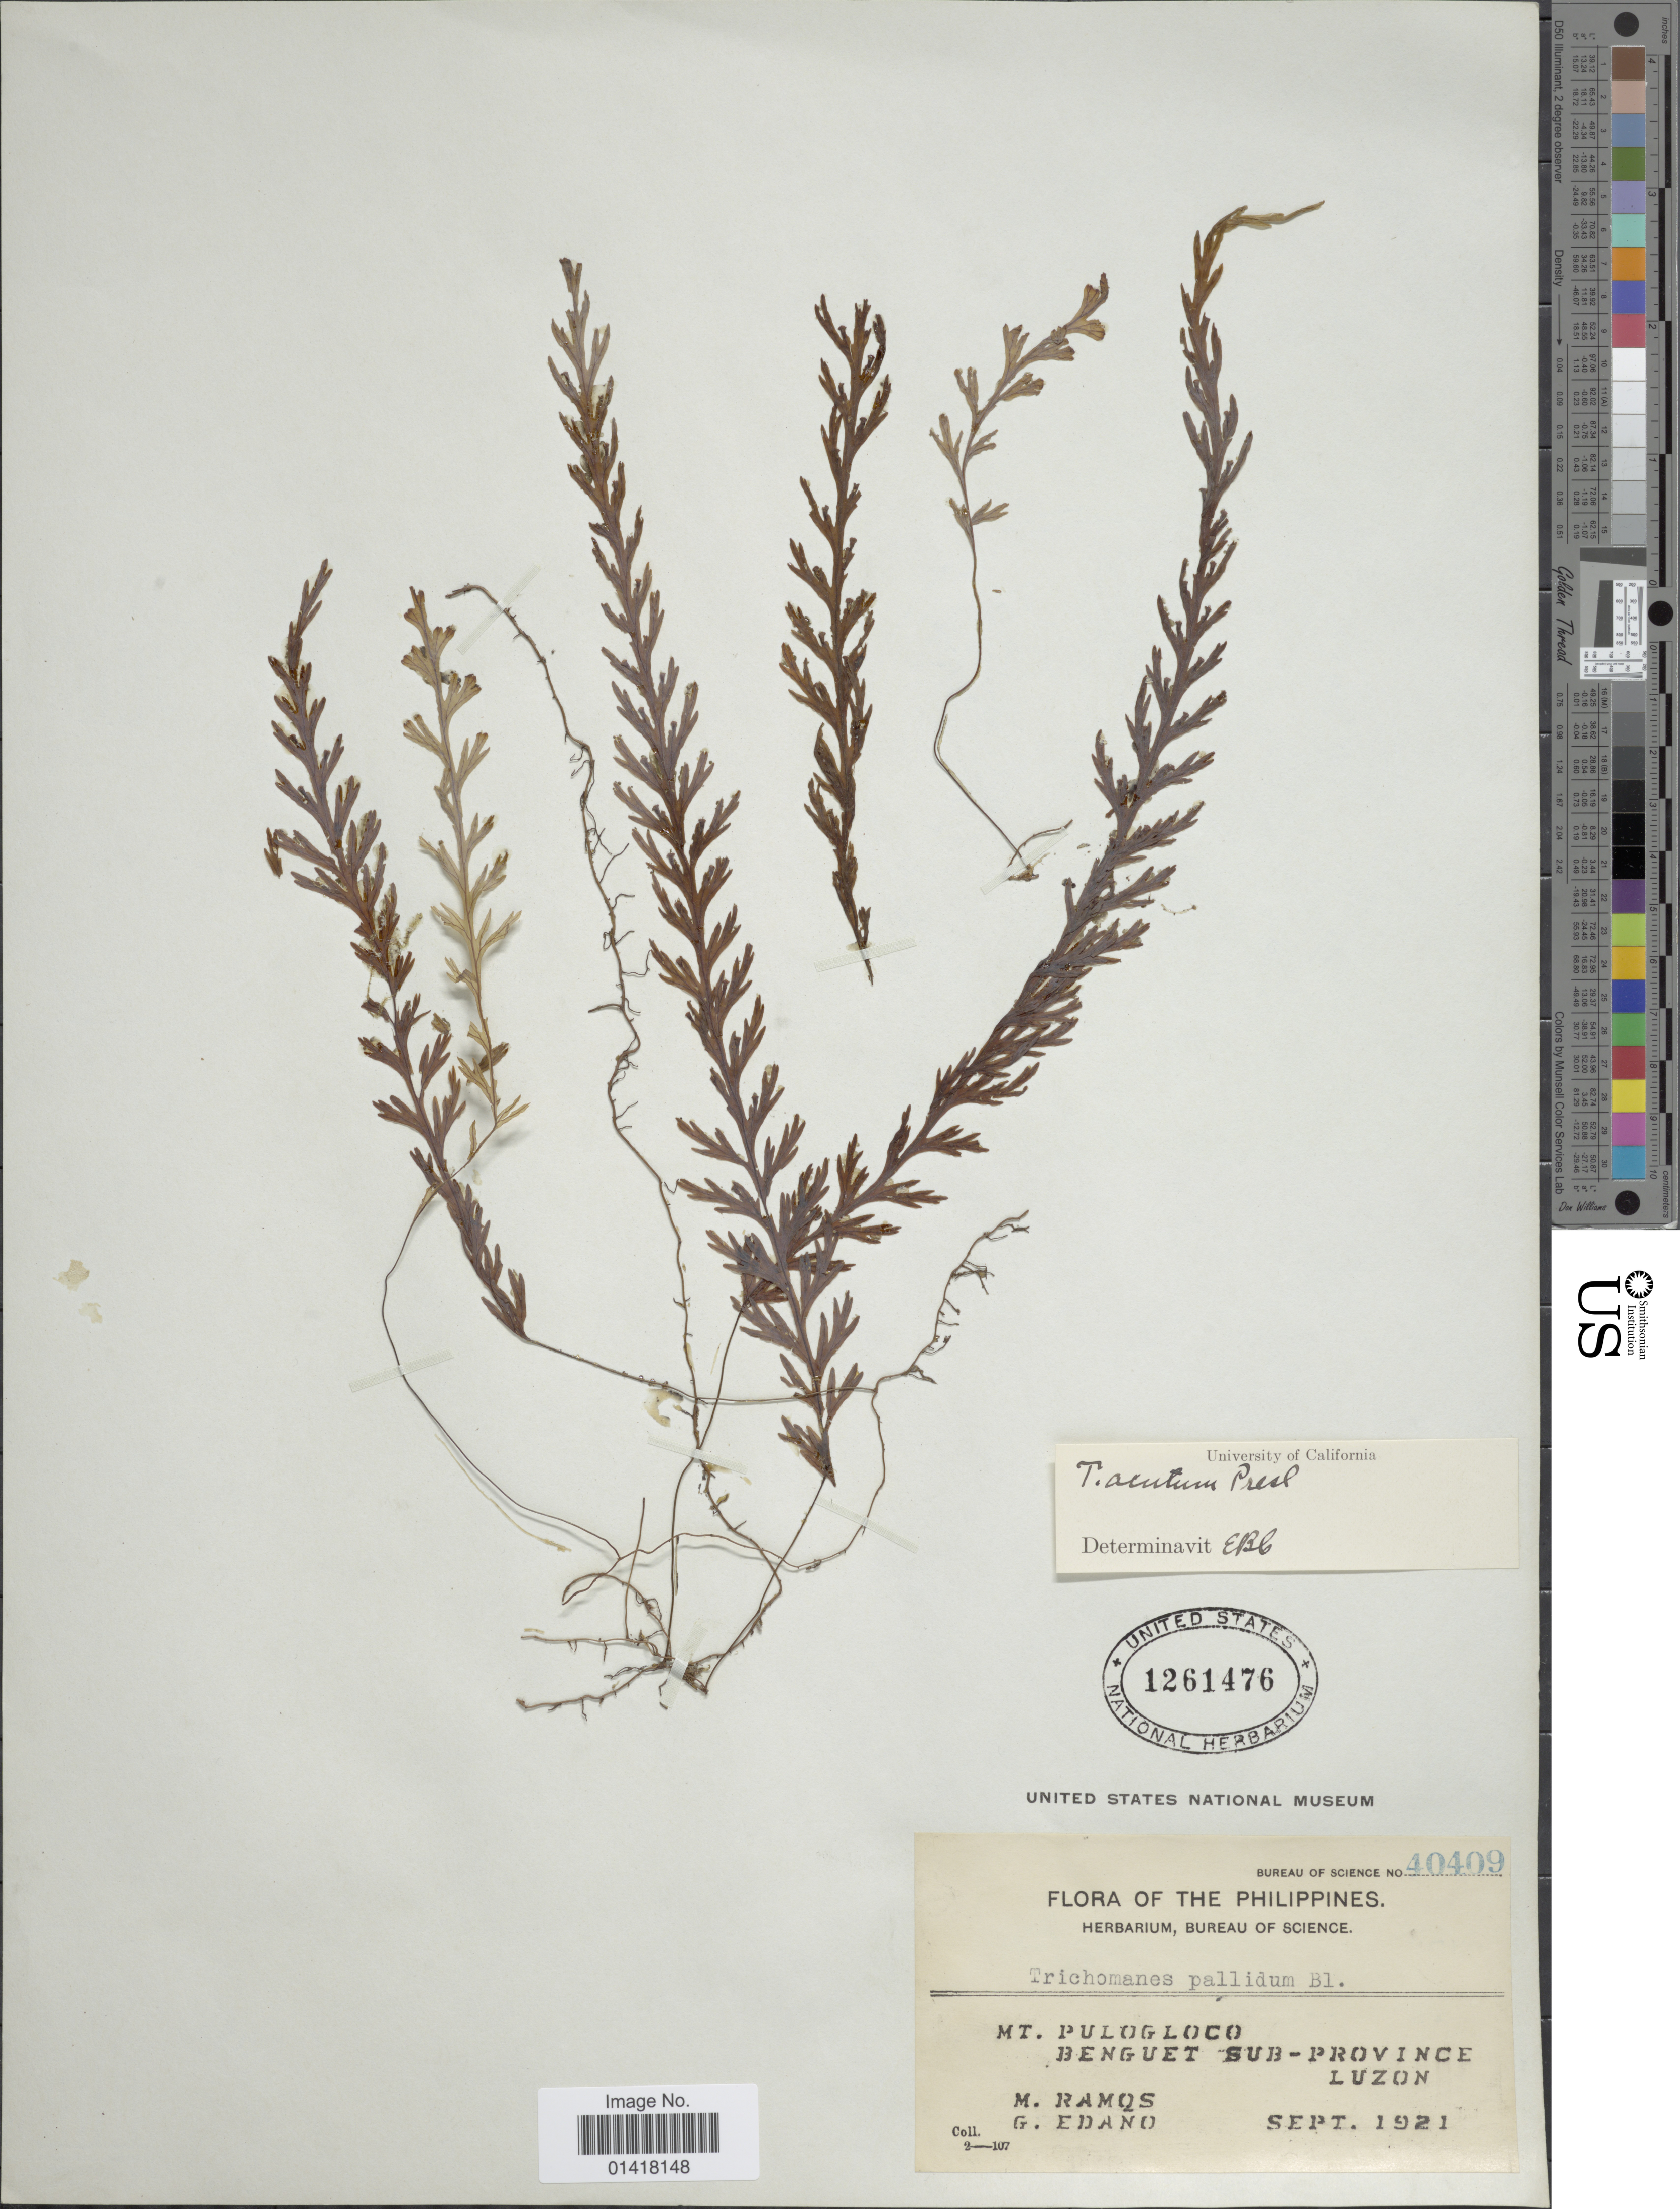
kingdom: Plantae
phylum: Tracheophyta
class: Polypodiopsida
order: Hymenophyllales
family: Hymenophyllaceae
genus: Hymenophyllum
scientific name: Hymenophyllum acutum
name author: (C. Presl) Ebihara & K. Iwats.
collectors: M. Ramos & G. Edaño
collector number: Bureau of Science 40409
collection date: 1921-09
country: Philippines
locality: The Philippines. Mt. Pulogloco. Benguet Sub-Province. Luzon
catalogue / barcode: US 1261476